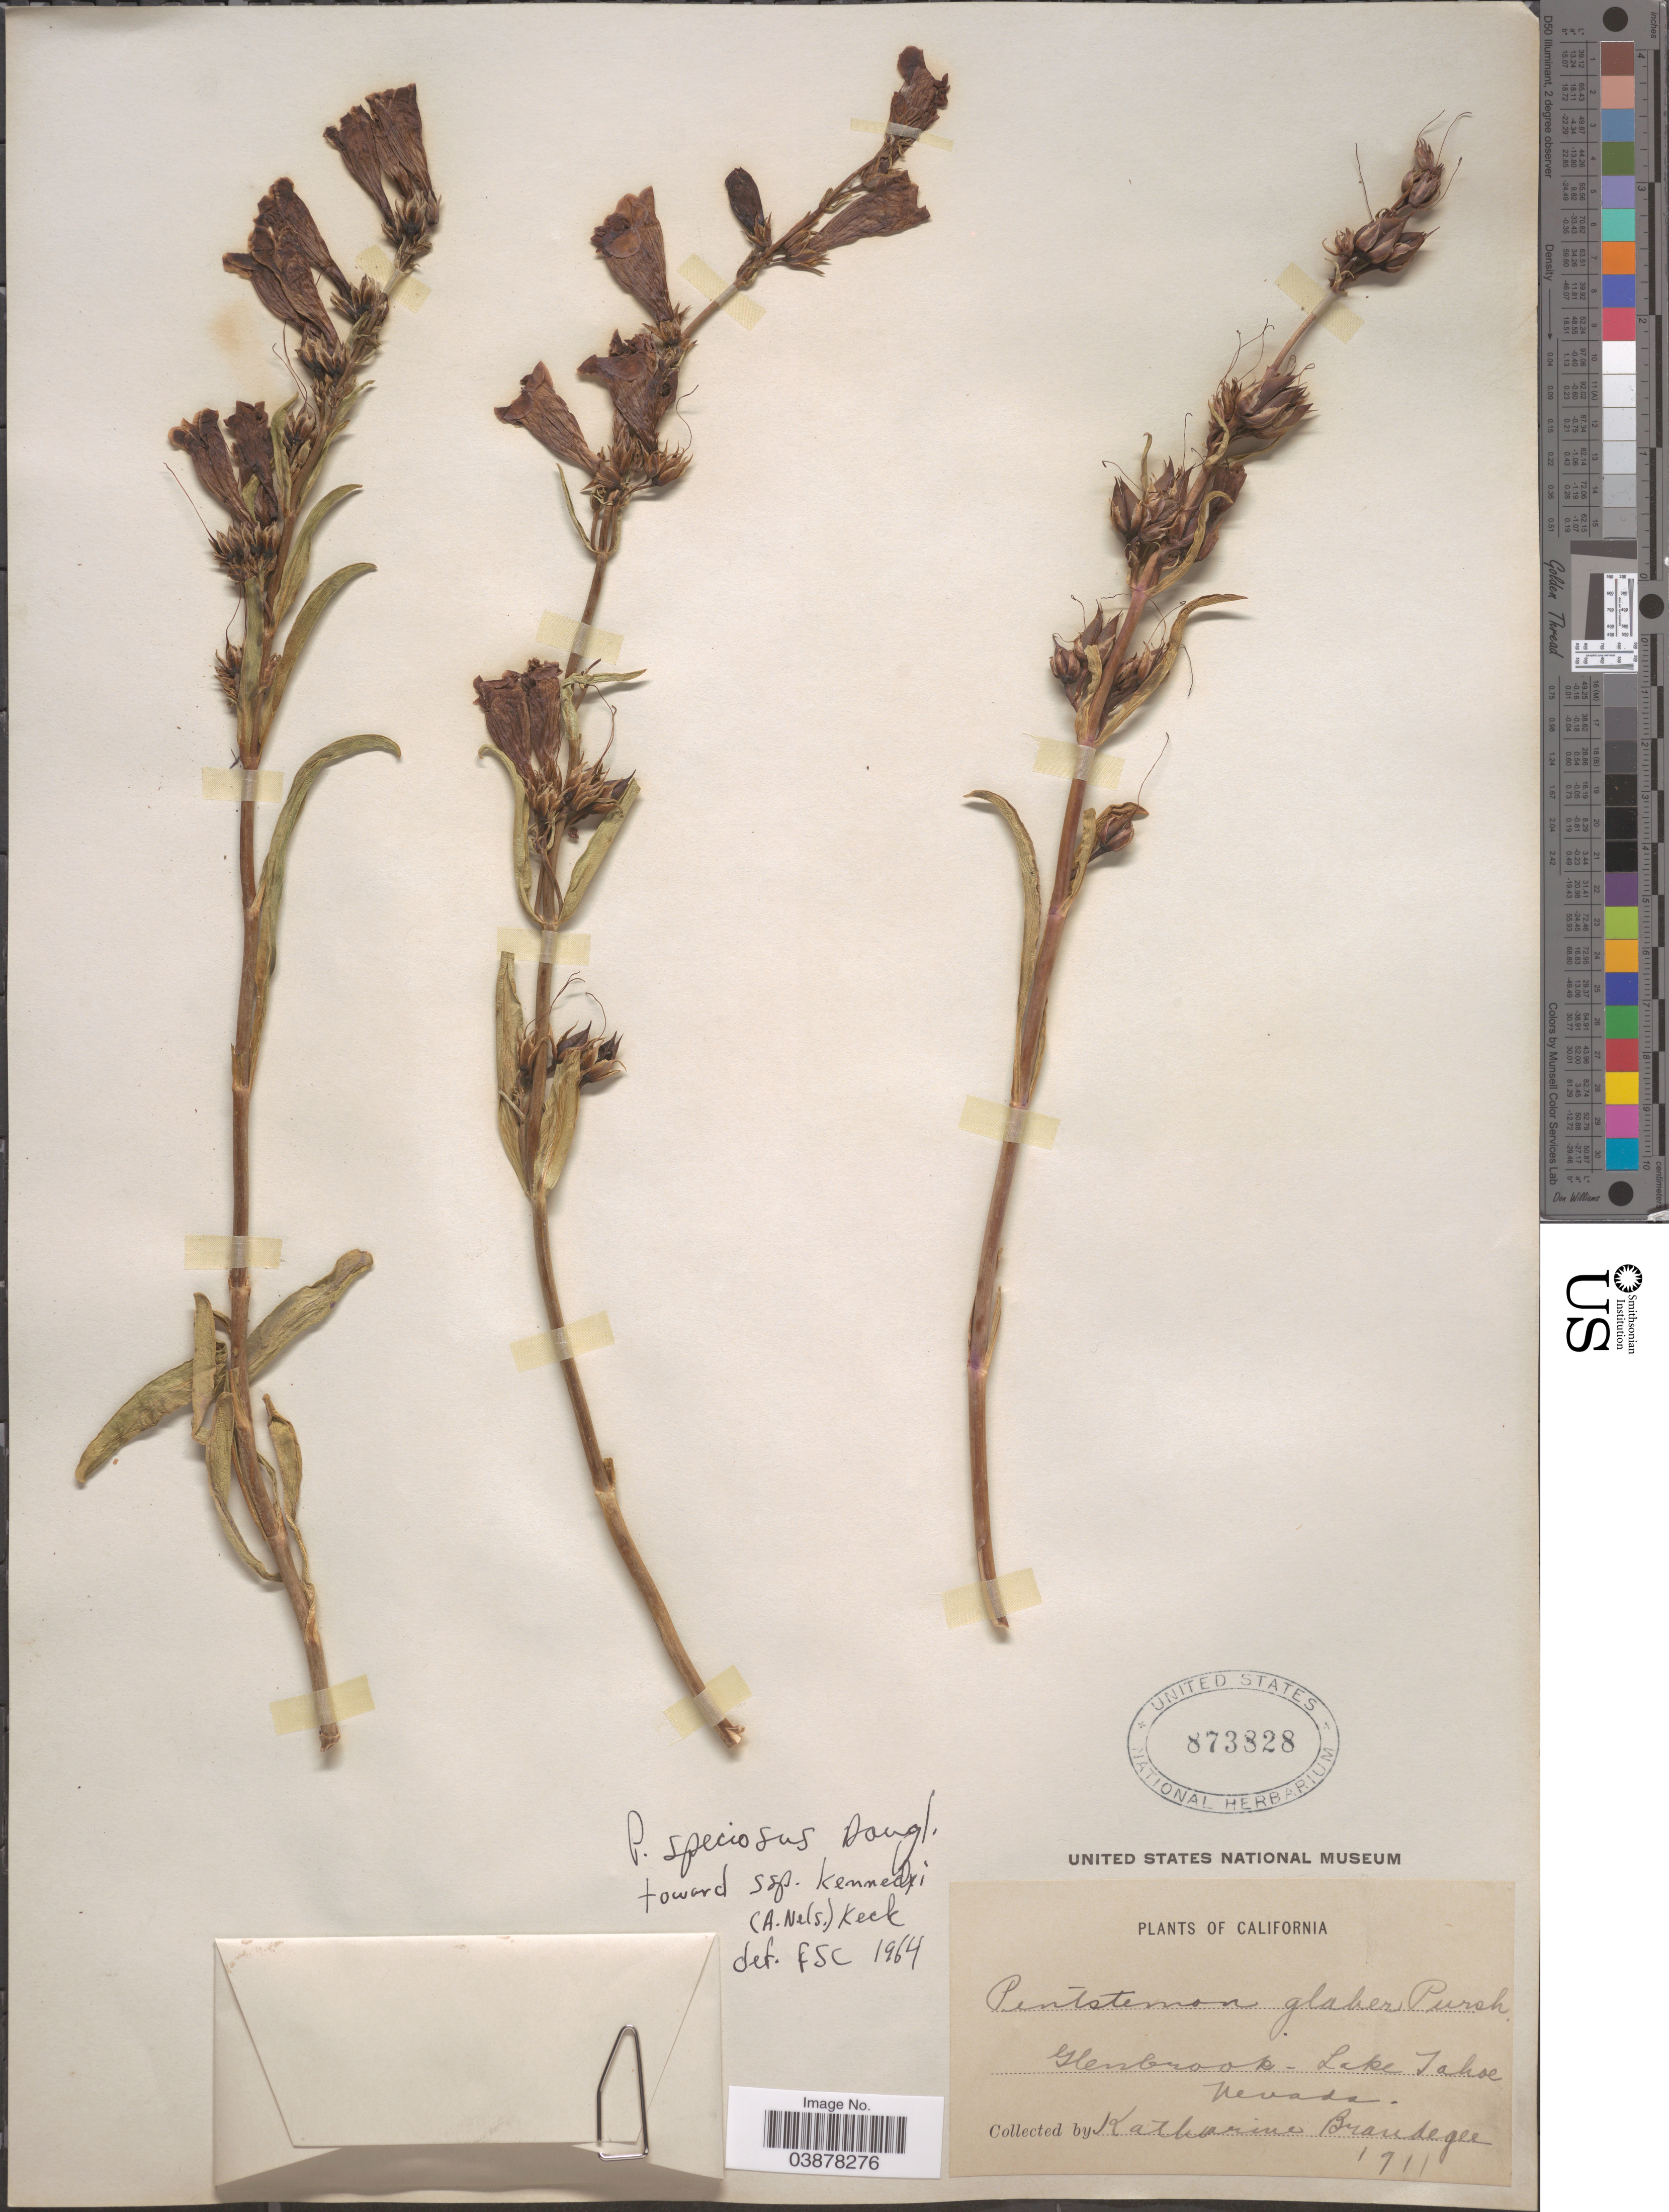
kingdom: Plantae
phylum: Tracheophyta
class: Magnoliopsida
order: Lamiales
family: Plantaginaceae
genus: Penstemon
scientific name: Penstemon speciosus subsp. kennedyi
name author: (A. Nelson) D.D. Keck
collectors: M. K. Brandegee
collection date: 1911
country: United States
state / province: California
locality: Glenbrook - Lake Tahoe.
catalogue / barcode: US 873828